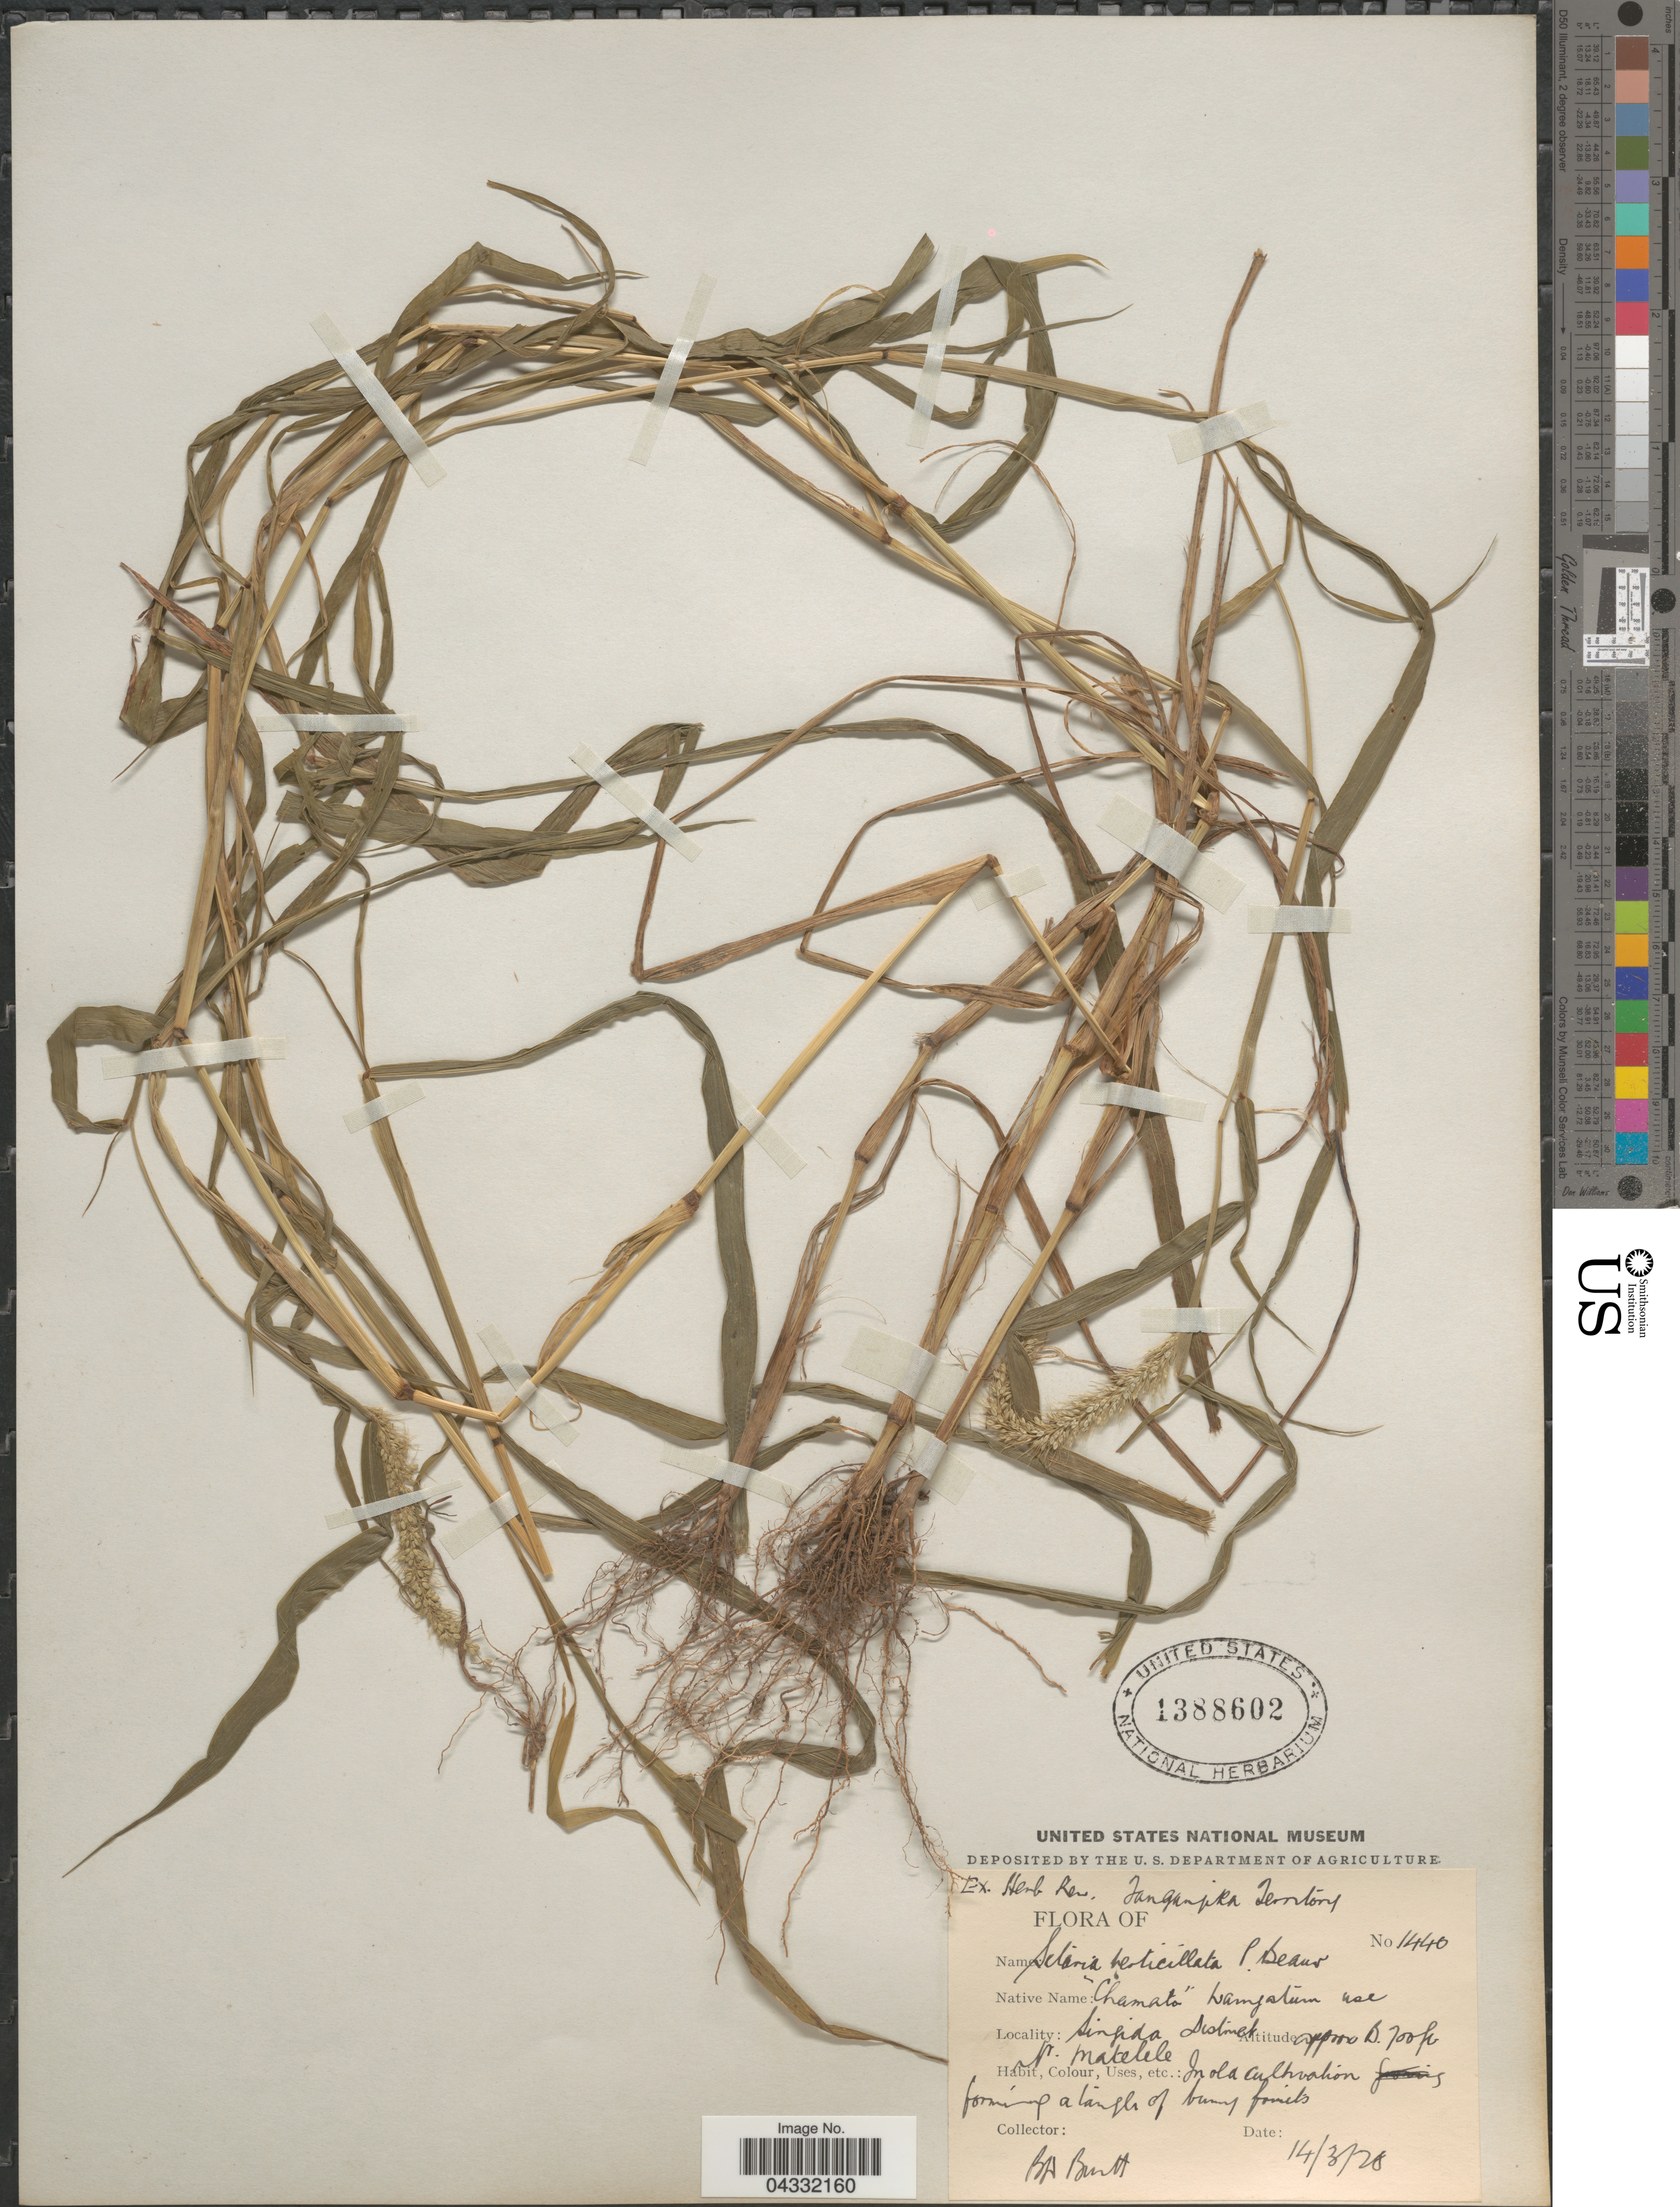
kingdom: Plantae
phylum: Tracheophyta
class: Liliopsida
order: Poales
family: Poaceae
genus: Setaria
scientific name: Setaria verticillata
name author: (L.) P. Beauv.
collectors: B. D. Burtt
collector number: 1440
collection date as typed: Transcribed d/m/y: 14/3/28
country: Tanzania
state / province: Singida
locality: Tanganjika Territory. Singida District. N. Matelele.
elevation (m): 213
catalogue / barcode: US 1388602